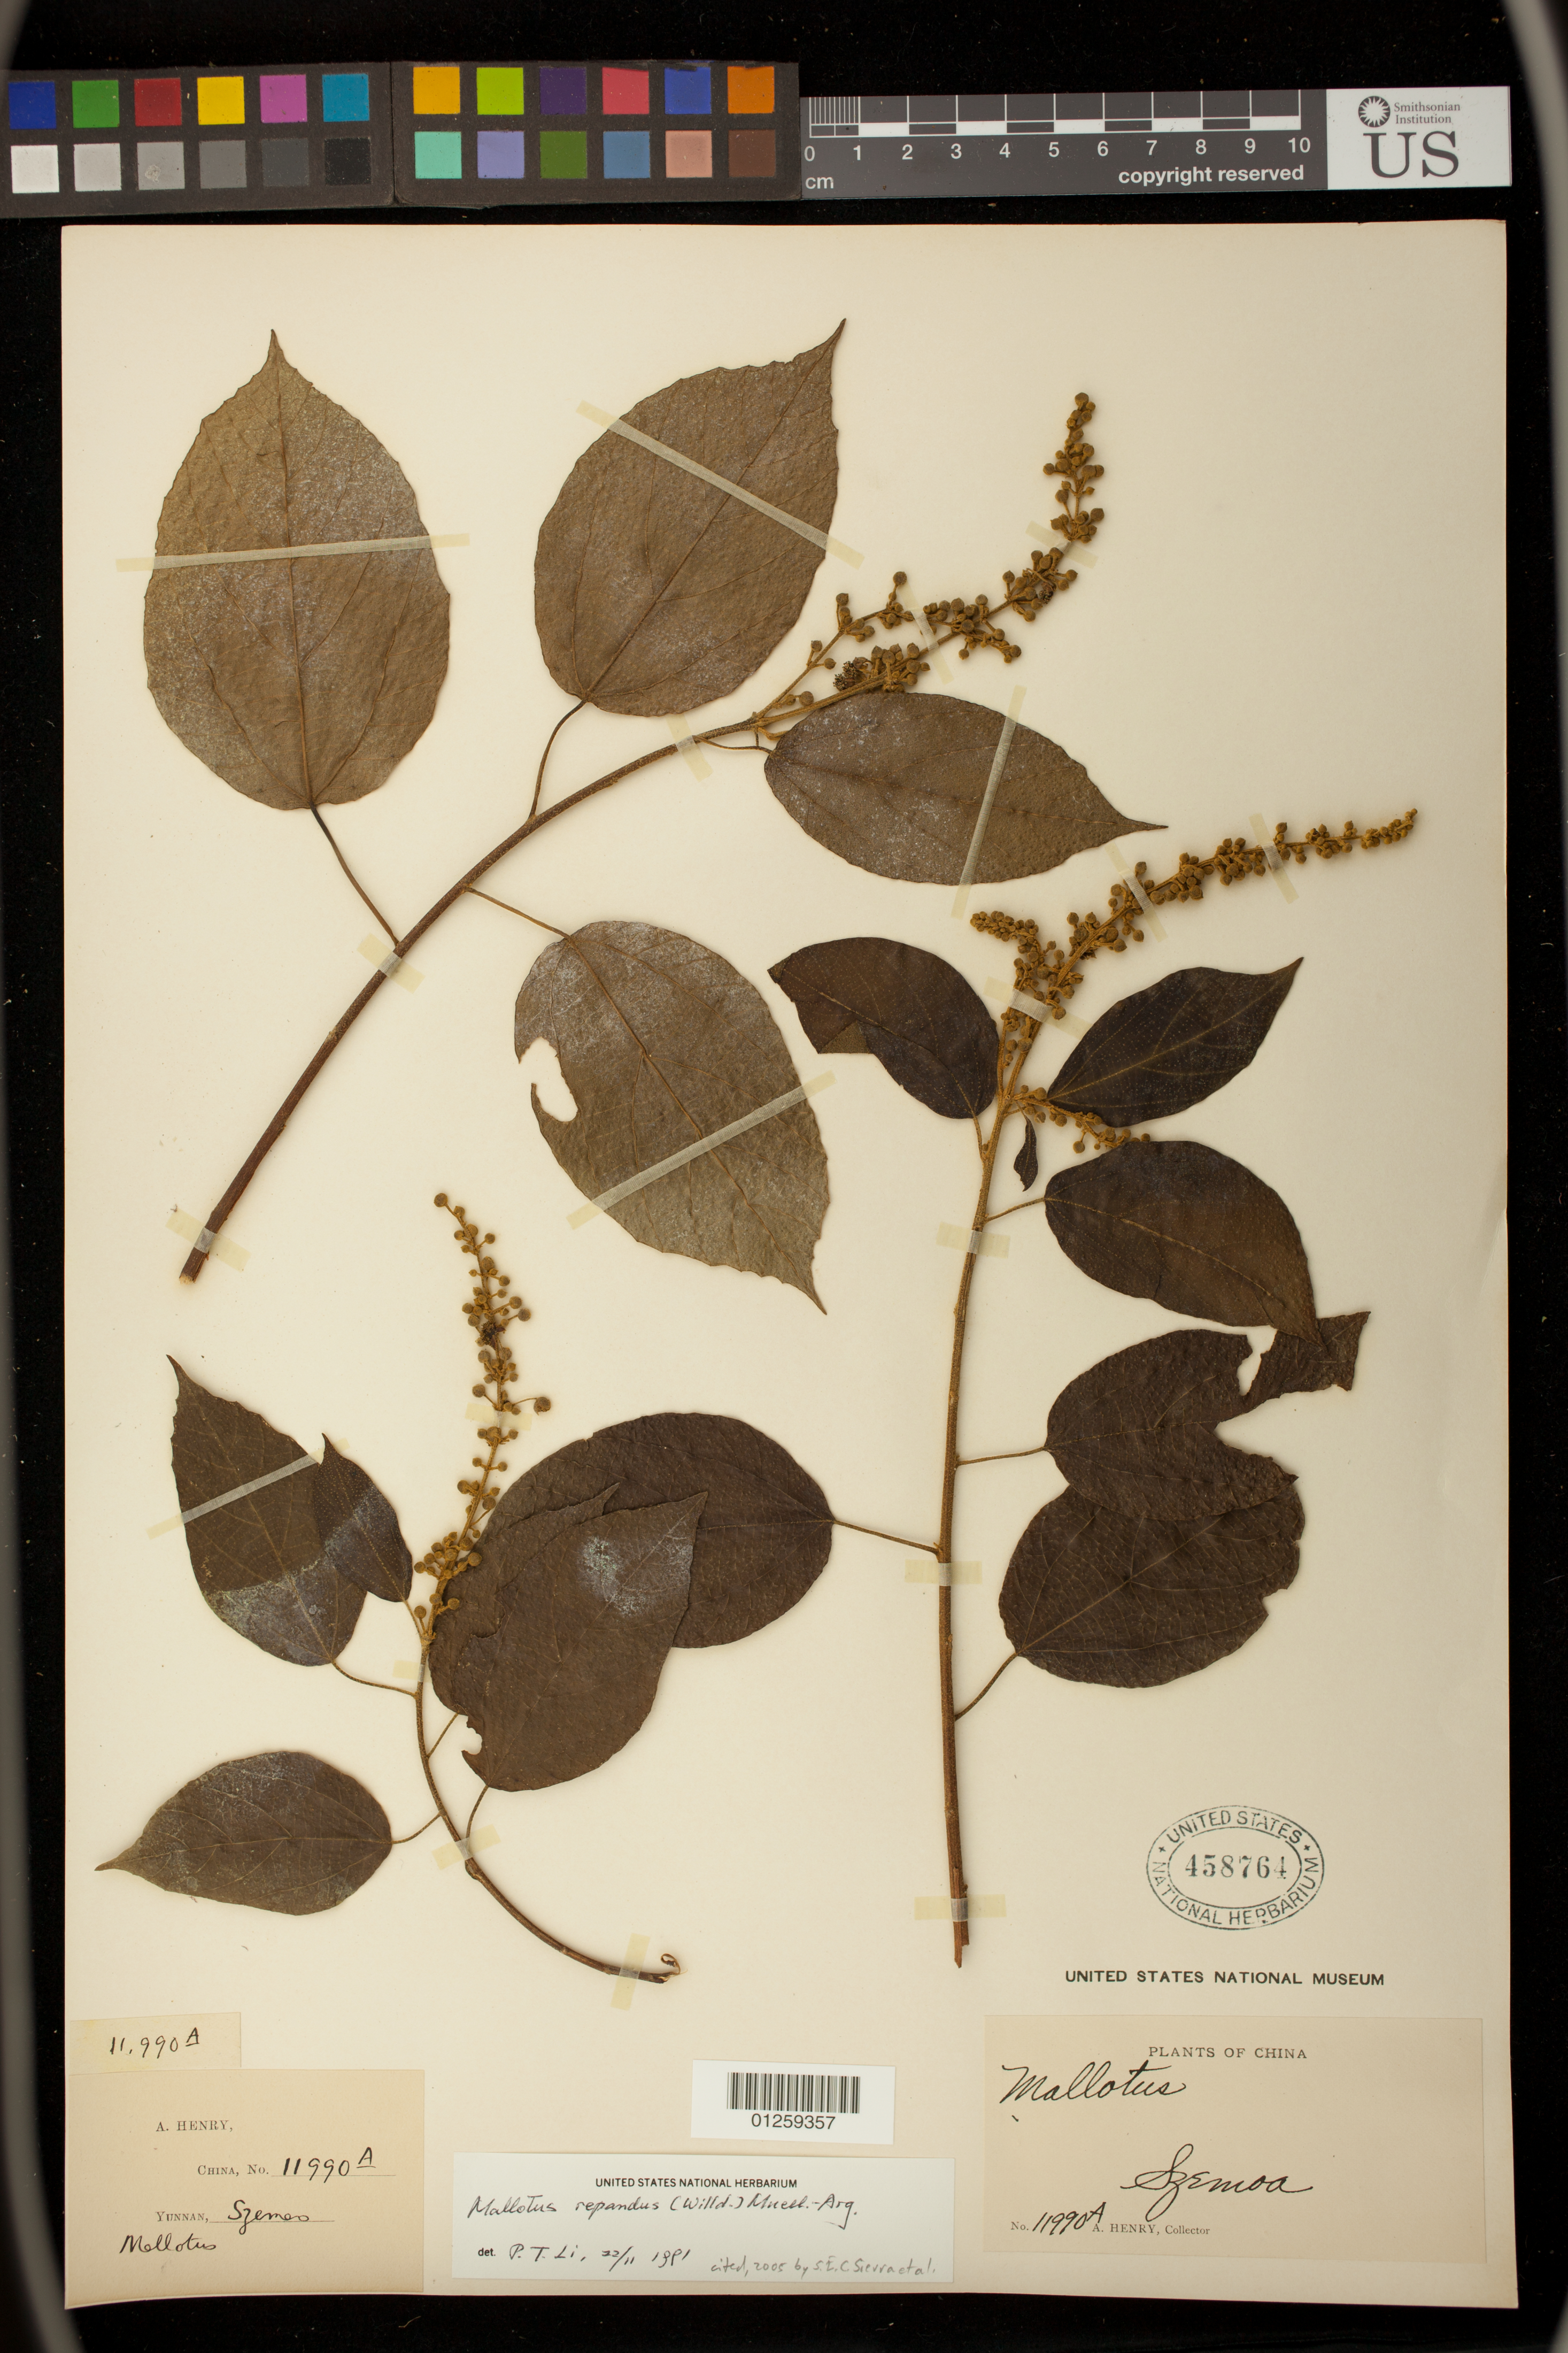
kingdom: Plantae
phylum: Tracheophyta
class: Magnoliopsida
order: Malpighiales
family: Euphorbiaceae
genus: Mallotus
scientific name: Mallotus repandus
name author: (Rottler) Müll. Arg.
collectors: A. Henry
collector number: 11990 A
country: China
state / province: Yunnan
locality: Szemoa.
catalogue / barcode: US 458764